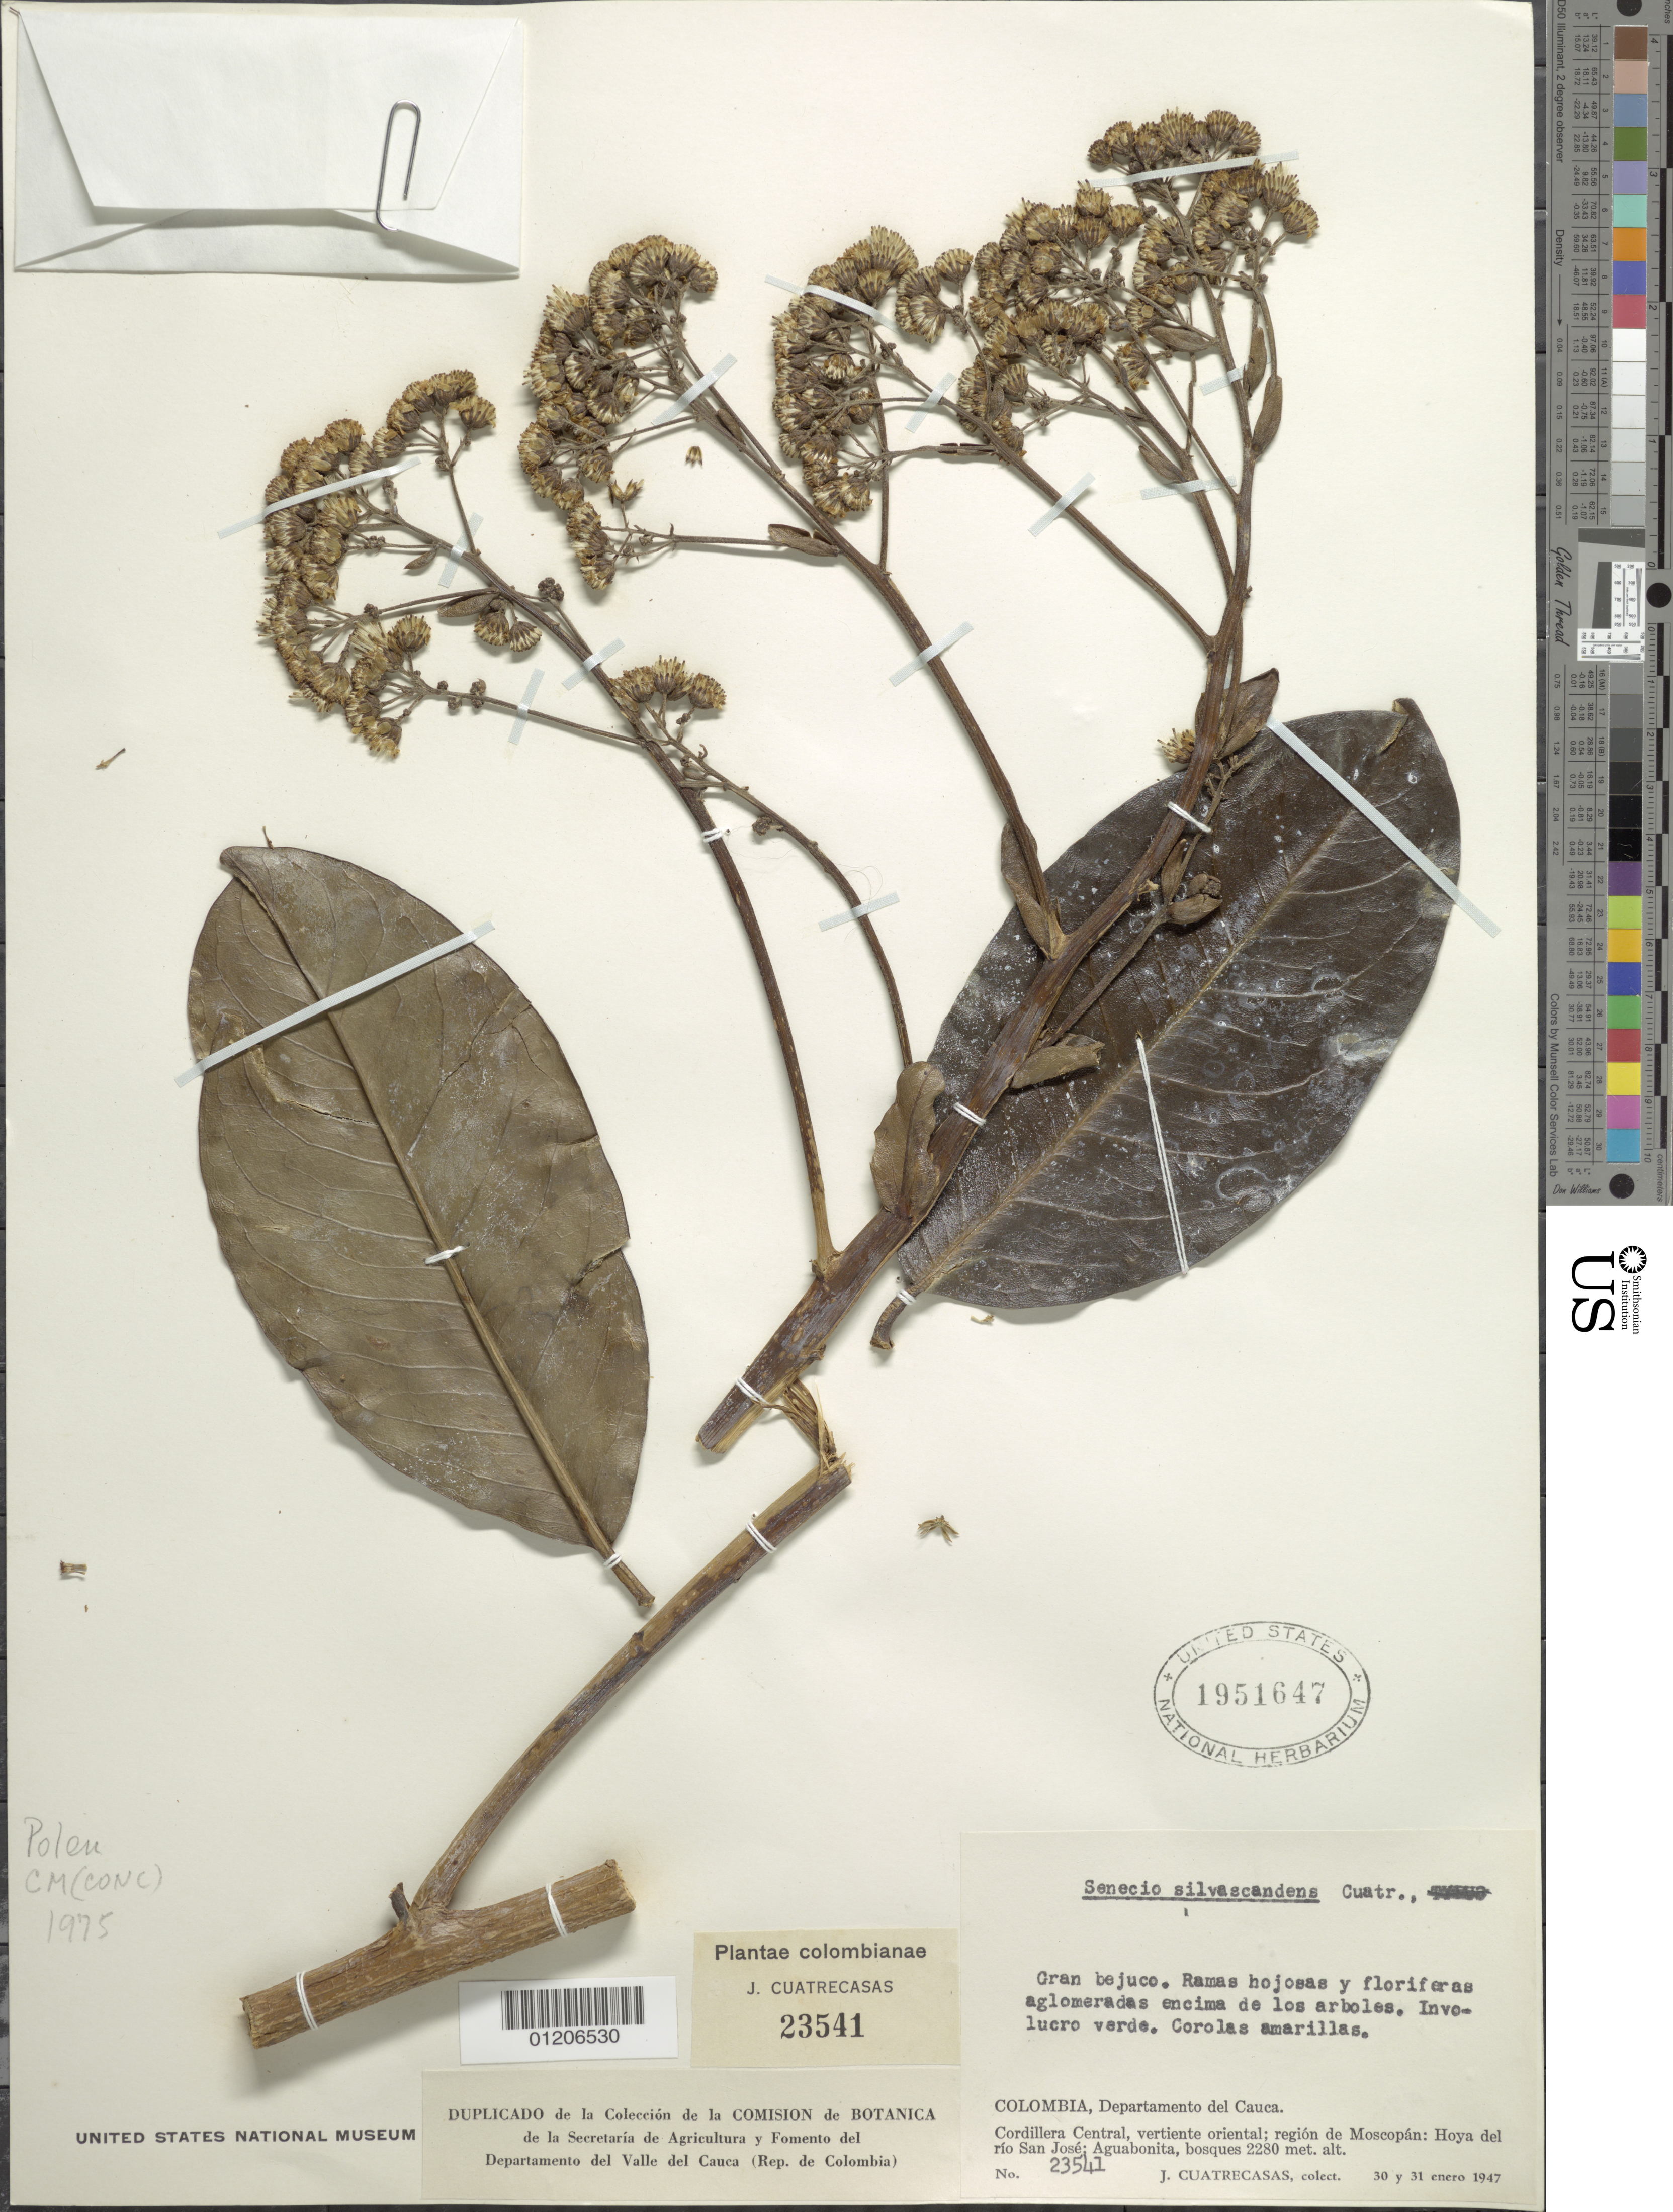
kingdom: Plantae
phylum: Tracheophyta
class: Magnoliopsida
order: Asterales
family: Asteraceae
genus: Pentacalia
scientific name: Pentacalia silvascandens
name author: (Cuatrec.) Cuatrec.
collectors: J. Cuatrecasas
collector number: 23541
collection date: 1947-01-30/1947-01-31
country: Colombia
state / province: Cauca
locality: Cordillera Central, vertiente oriental; región de Moscopán: Hoya del río San José; Aguabonita.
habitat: bosques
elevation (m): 2280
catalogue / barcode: US 1951647